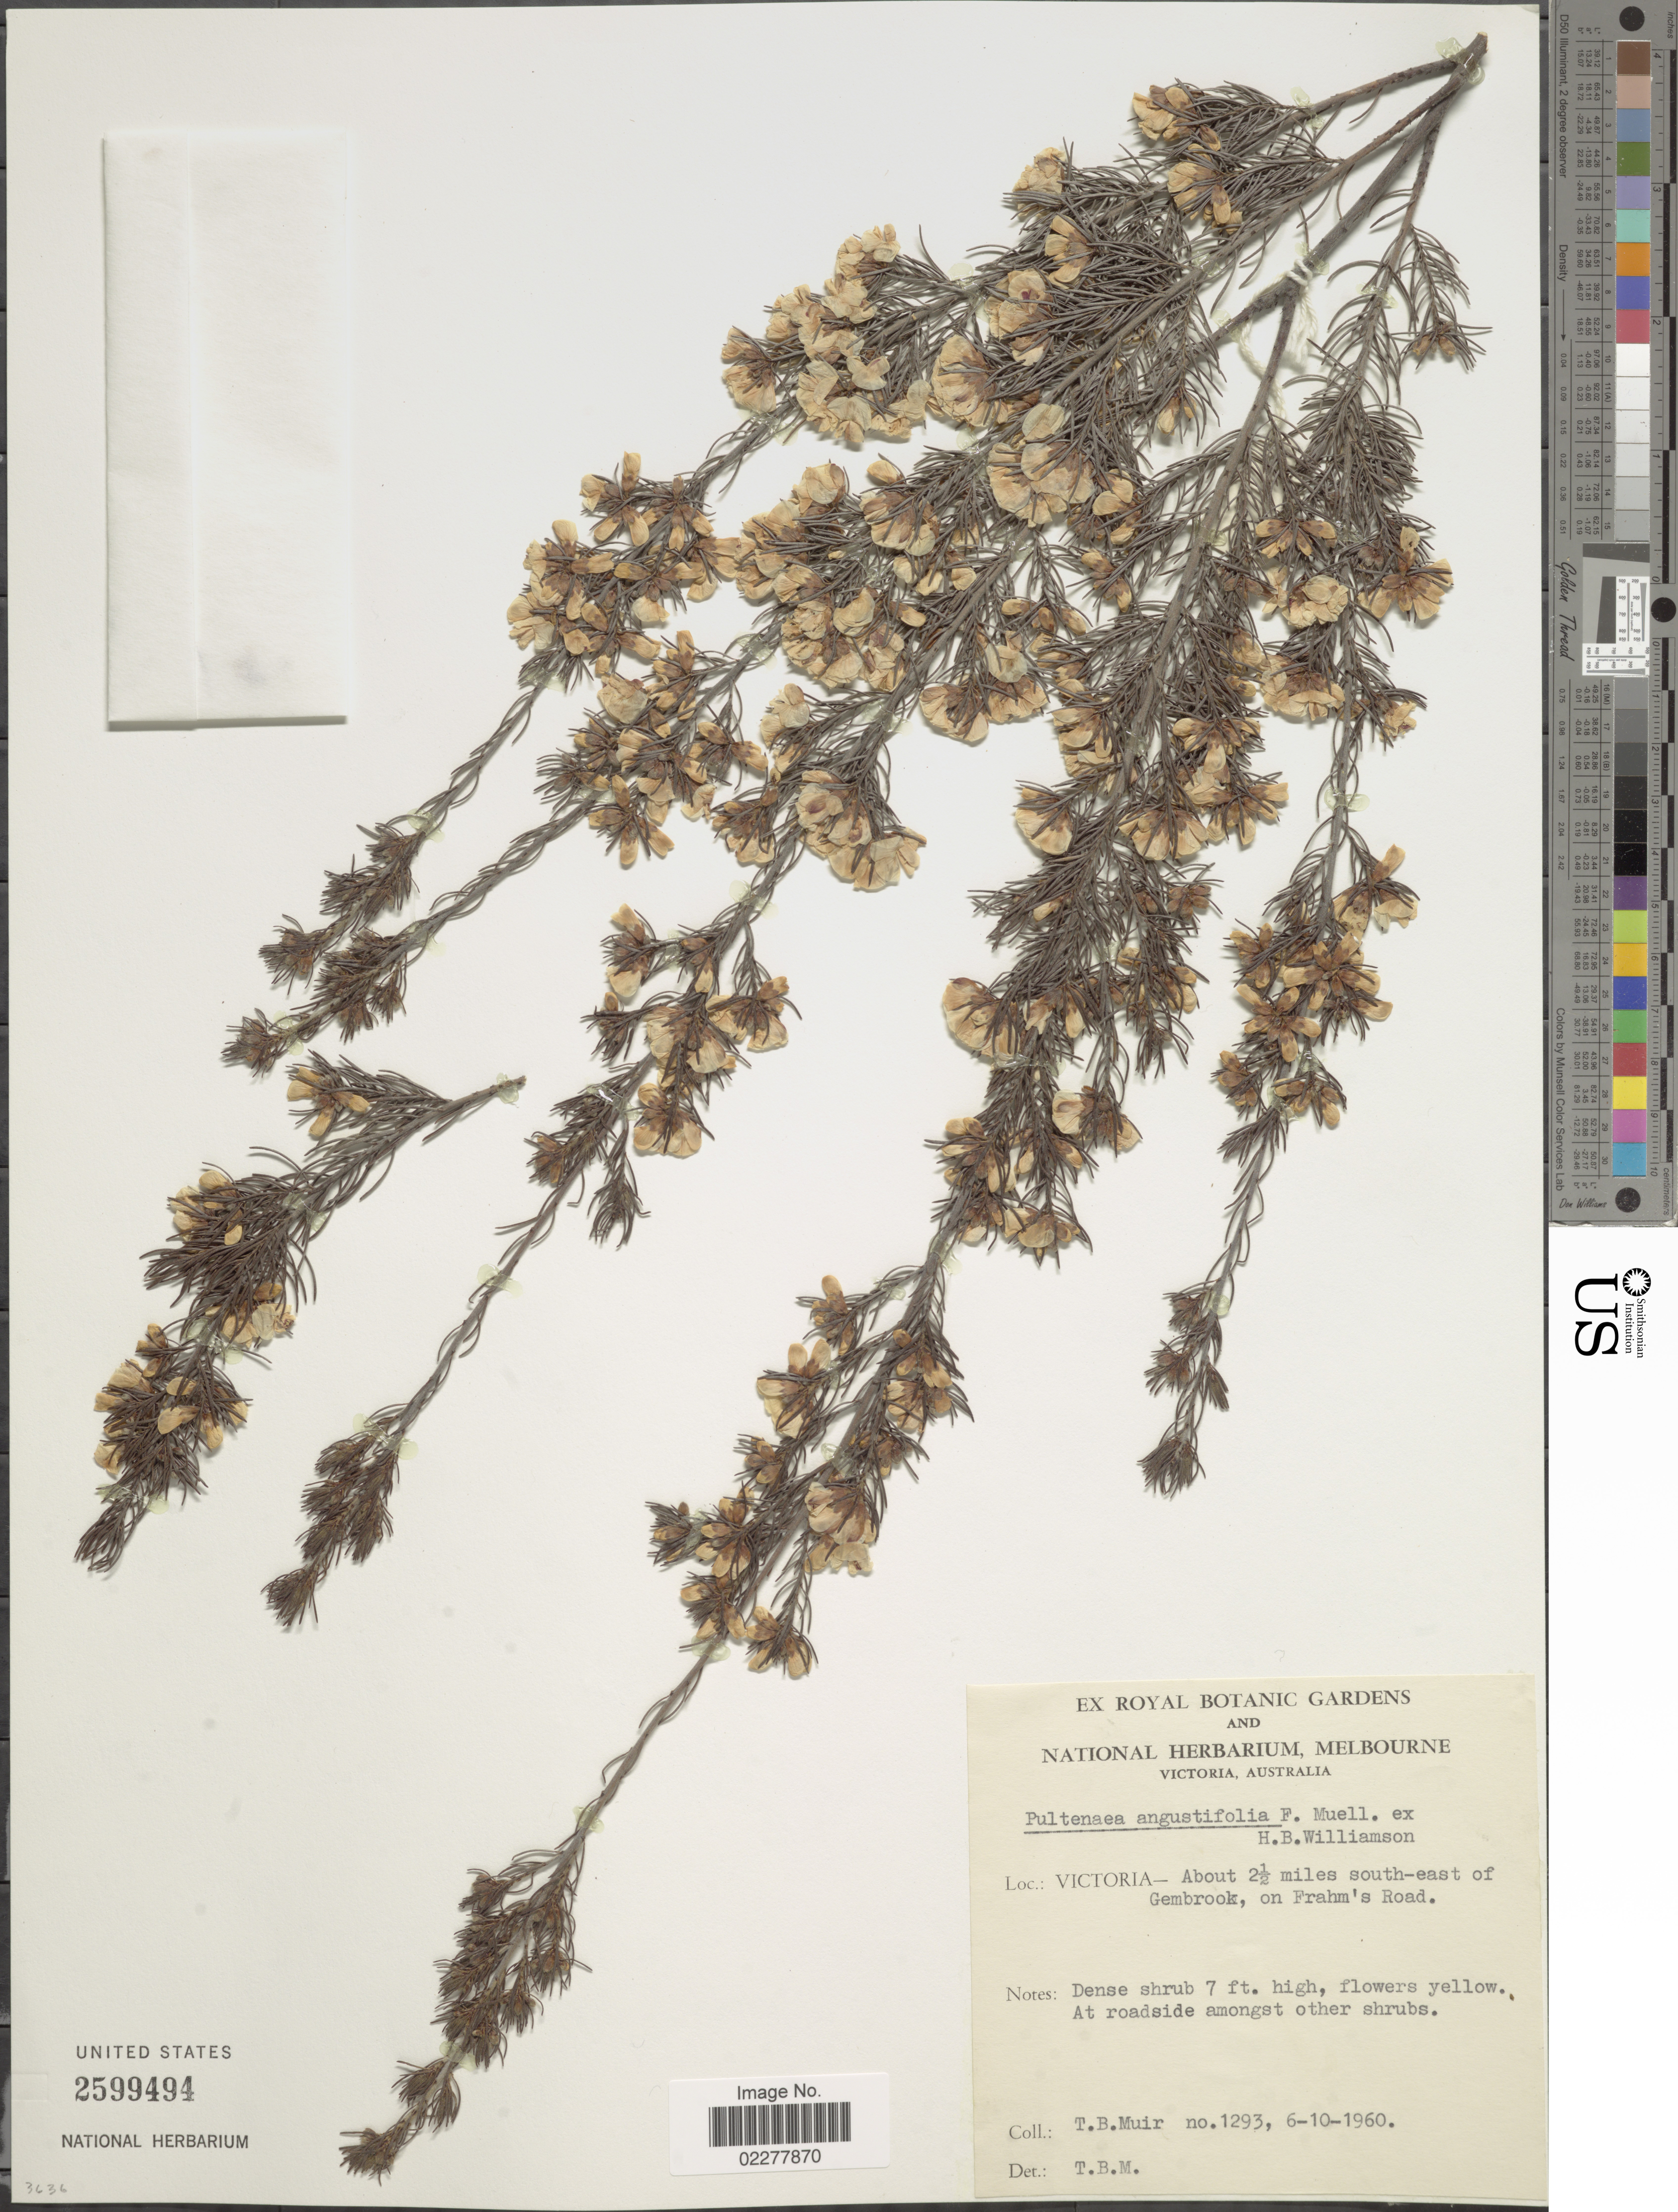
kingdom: Plantae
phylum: Tracheophyta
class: Magnoliopsida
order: Fabales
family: Fabaceae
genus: Pultenaea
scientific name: Pultenaea angustifolia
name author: F. Muell. ex Williamson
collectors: T. Muir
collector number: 1293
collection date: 1960-10-06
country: Australia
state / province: Victoria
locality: Victoria - About 2 1/2 miles south-east of Gembrook, on Frahm's Road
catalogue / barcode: US 2599494